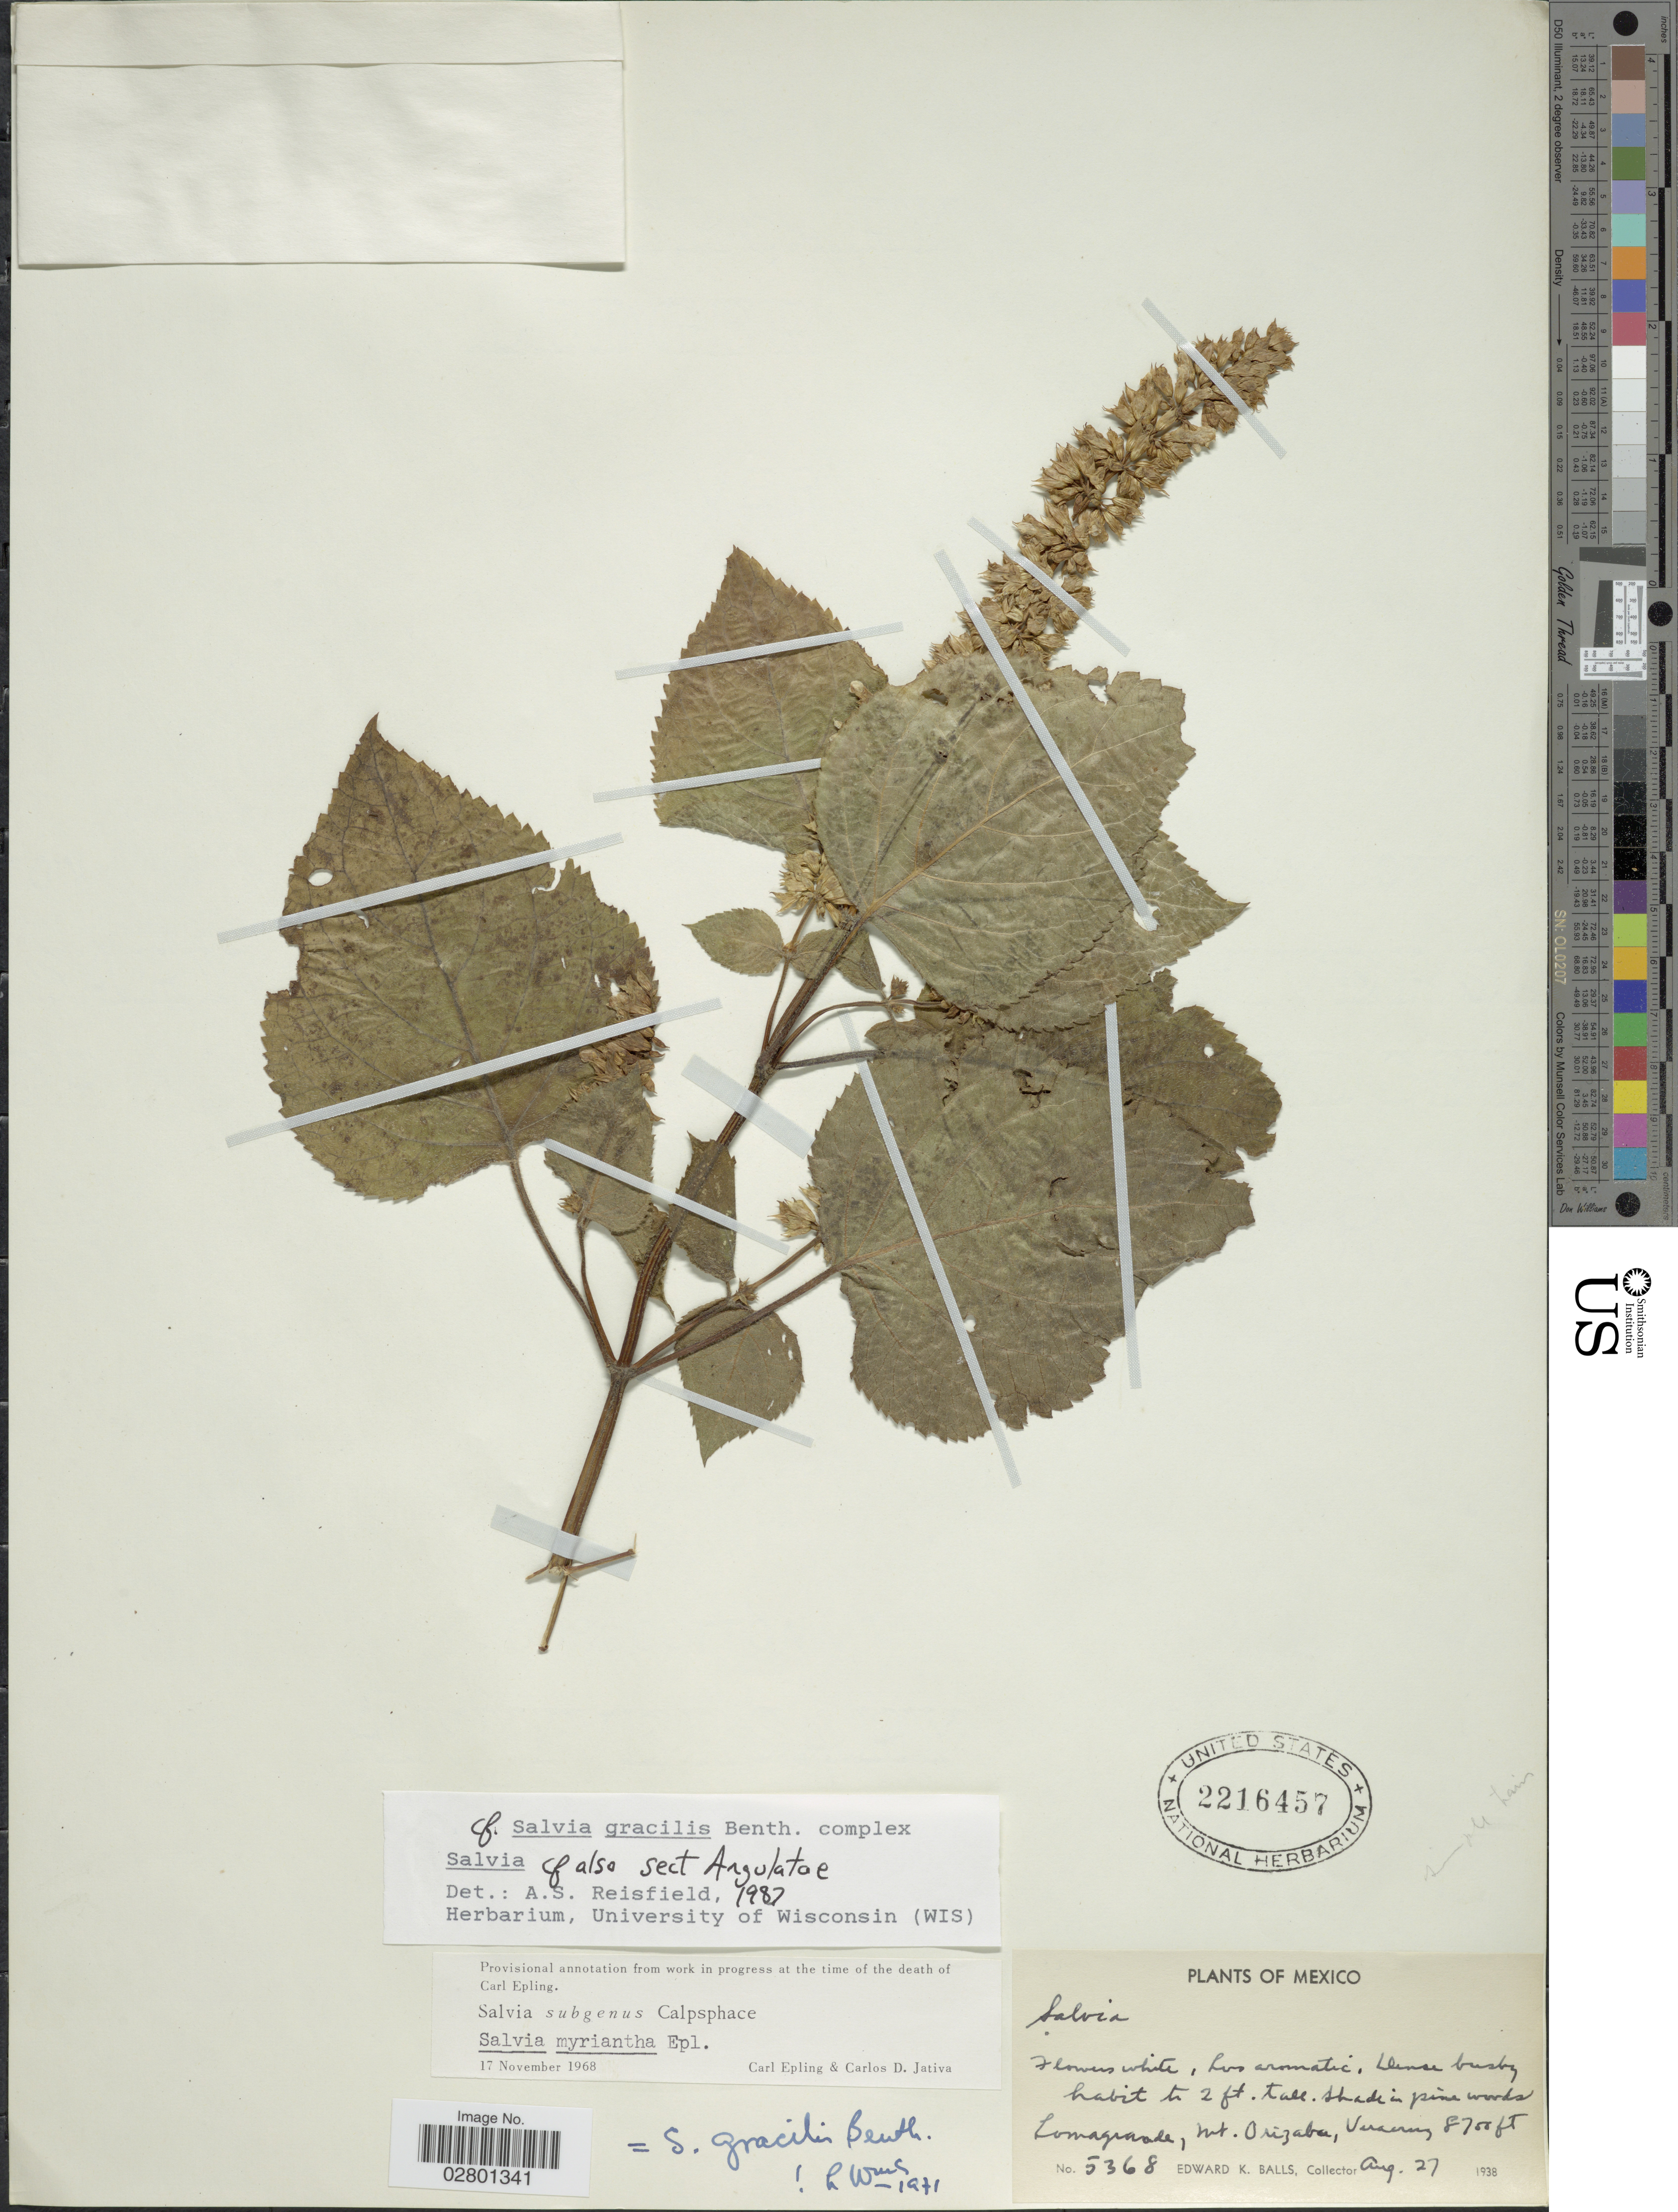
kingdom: Plantae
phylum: Tracheophyta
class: Magnoliopsida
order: Lamiales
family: Lamiaceae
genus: Salvia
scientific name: Salvia gracilis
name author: Benth.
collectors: E. K. Balls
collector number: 5368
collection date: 1938-08-27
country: Mexico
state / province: Veracruz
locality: Lomagrande, Mt. Orizaba, Veracruz.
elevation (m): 2652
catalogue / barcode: US 2216457